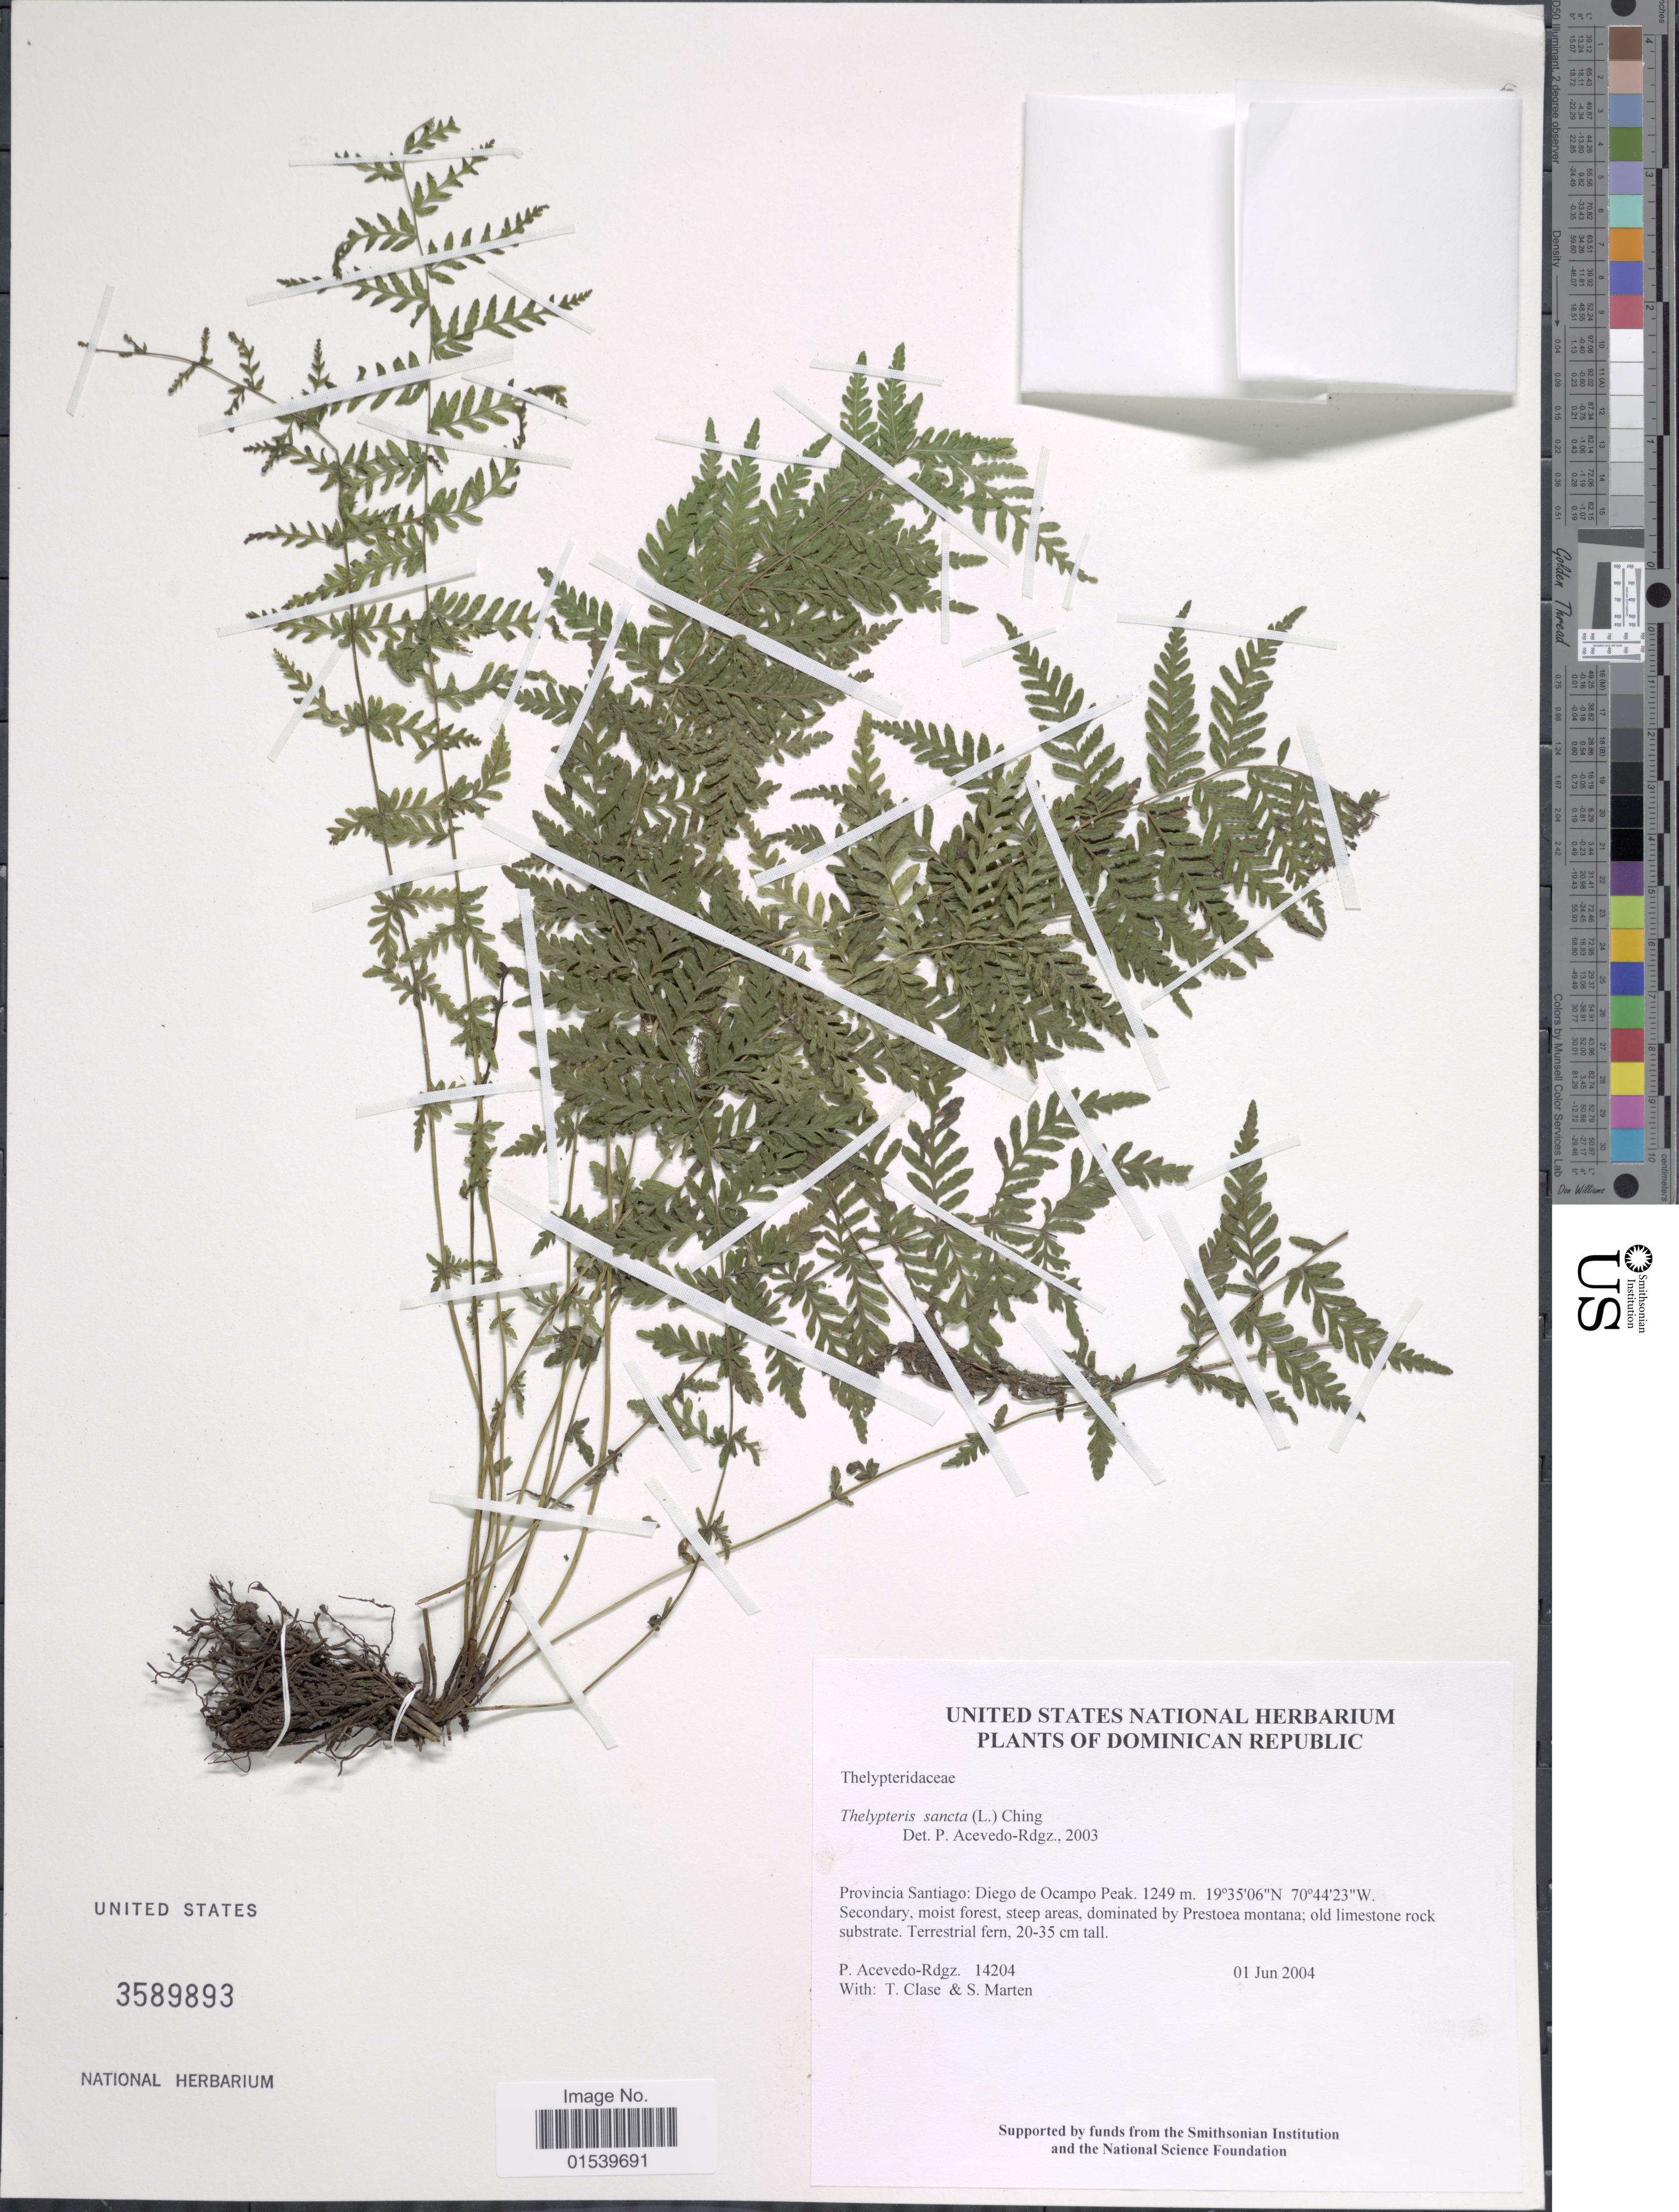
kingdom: Plantae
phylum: Tracheophyta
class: Polypodiopsida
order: Polypodiales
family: Thelypteridaceae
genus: Amauropelta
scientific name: Amauropelta sancta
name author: (L.) Pic. Serm.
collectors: P. Acevedo-Rodr., T. Clase & S. Marten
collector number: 14204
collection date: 2004-06-01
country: Dominican Republic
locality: Province Santiago: Diego de Ocampo Peak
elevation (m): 1249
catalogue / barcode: US 3589893